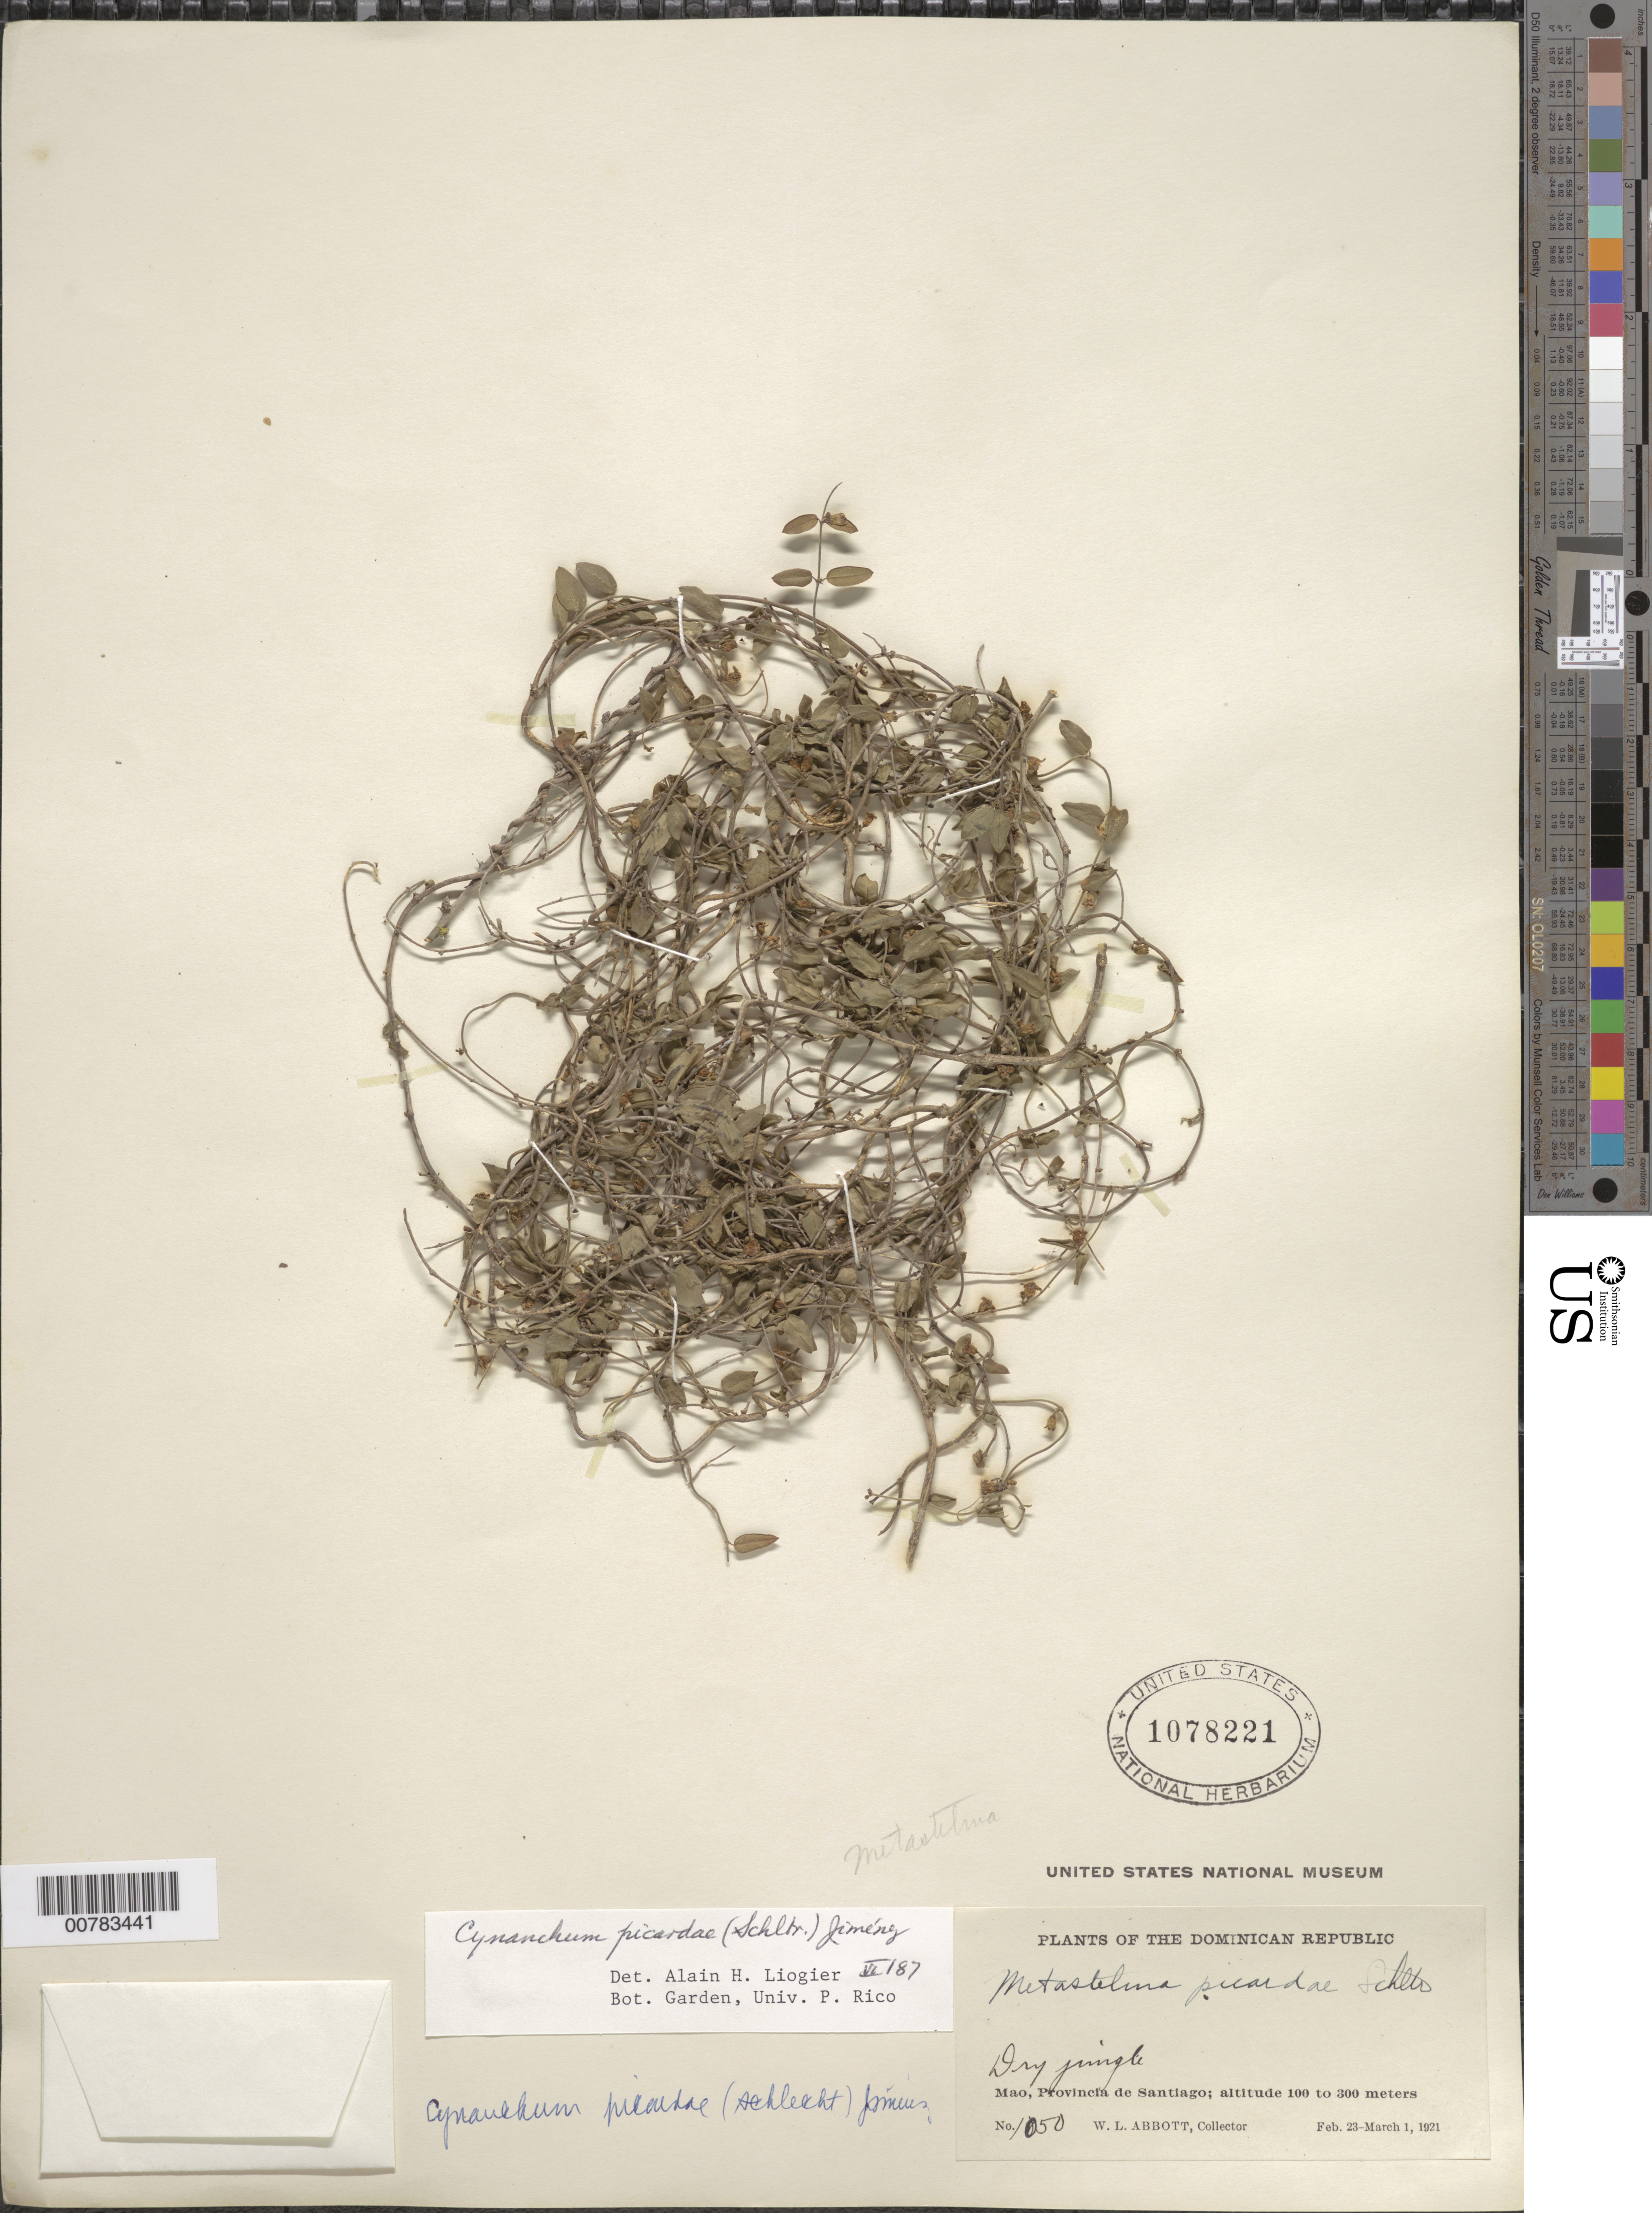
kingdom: Plantae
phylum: Tracheophyta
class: Magnoliopsida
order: Gentianales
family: Apocynaceae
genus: Metastelma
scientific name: Metastelma picardae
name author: Schltr.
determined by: Liogier, Alain H.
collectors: W. L. Abbott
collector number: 1050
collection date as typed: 23 Feb 1910 to 01 Mar 1921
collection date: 1910-02-23/1921-03-01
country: Dominican Republic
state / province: Santiago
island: Hispaniola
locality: Mao.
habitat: Dry jungle.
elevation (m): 100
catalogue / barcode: US 1078221